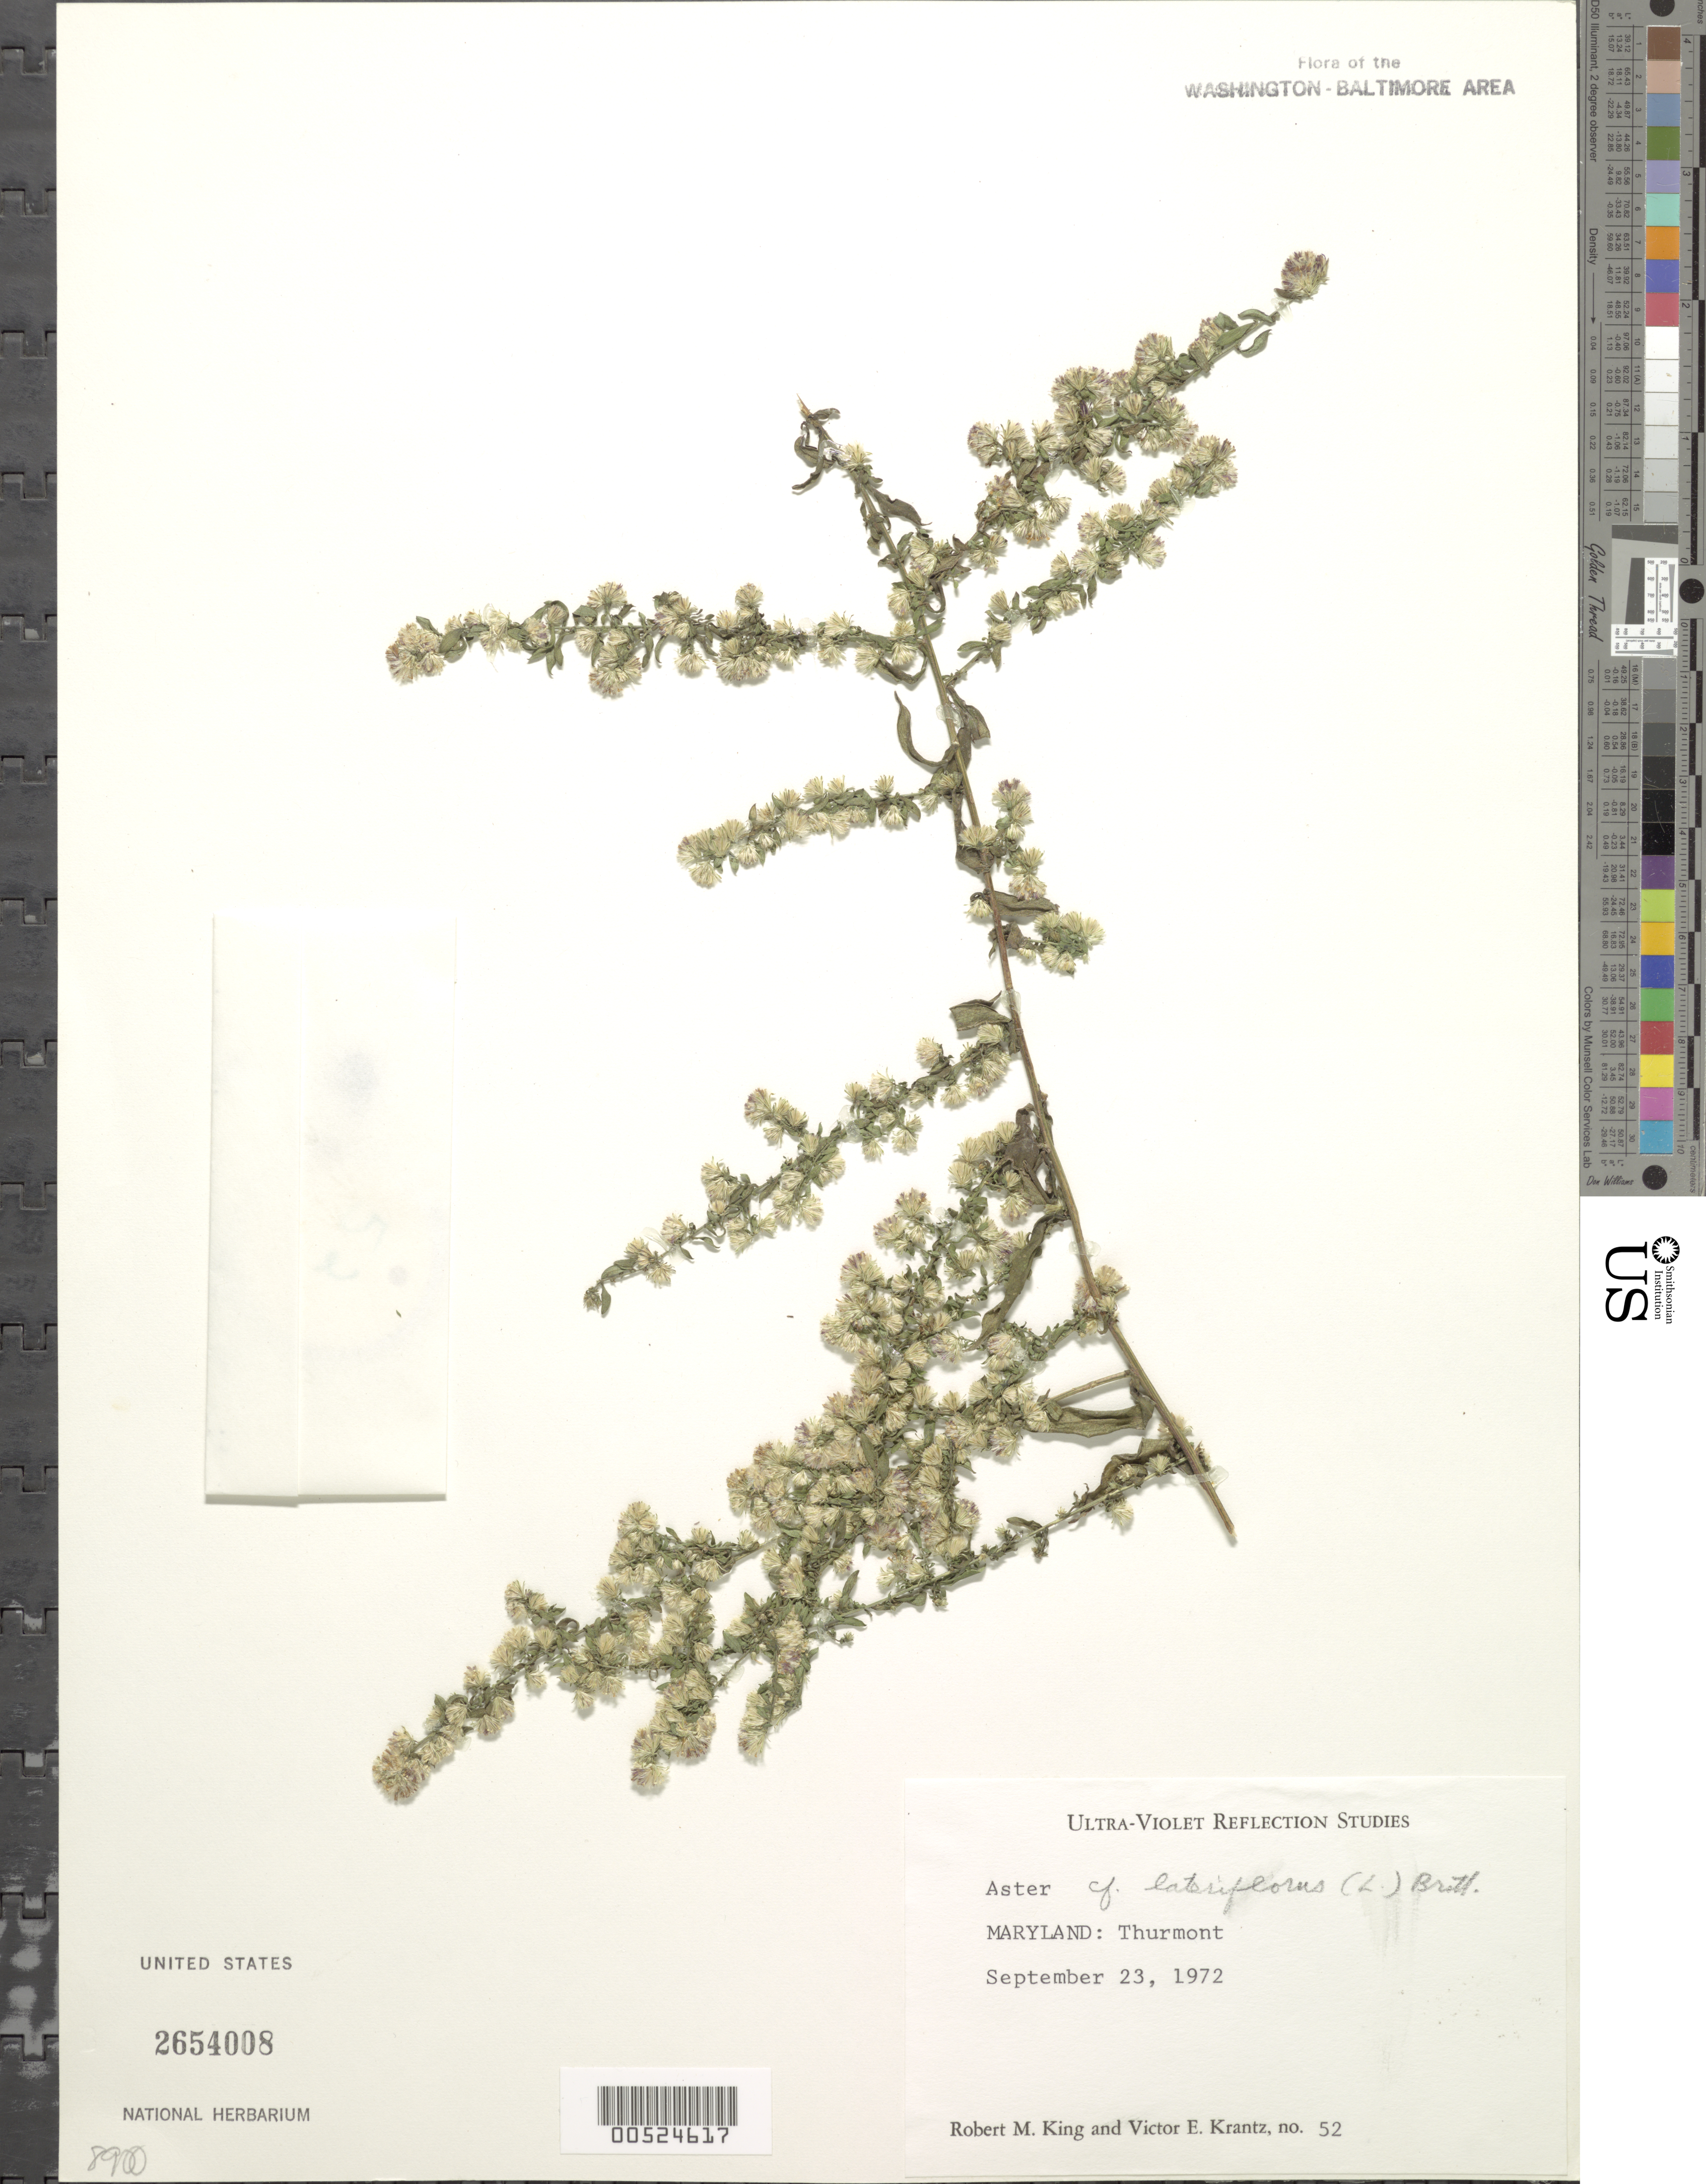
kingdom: Plantae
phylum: Tracheophyta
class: Magnoliopsida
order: Asterales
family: Asteraceae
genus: Symphyotrichum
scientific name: Symphyotrichum lateriflorum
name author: (L.) Á. Löve & D. Löve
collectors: R. M. King & V. Krantz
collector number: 52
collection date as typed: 23 Sep 1972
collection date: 1972-09-23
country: United States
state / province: Maryland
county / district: Frederick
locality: Thurmont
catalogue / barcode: US 2654008